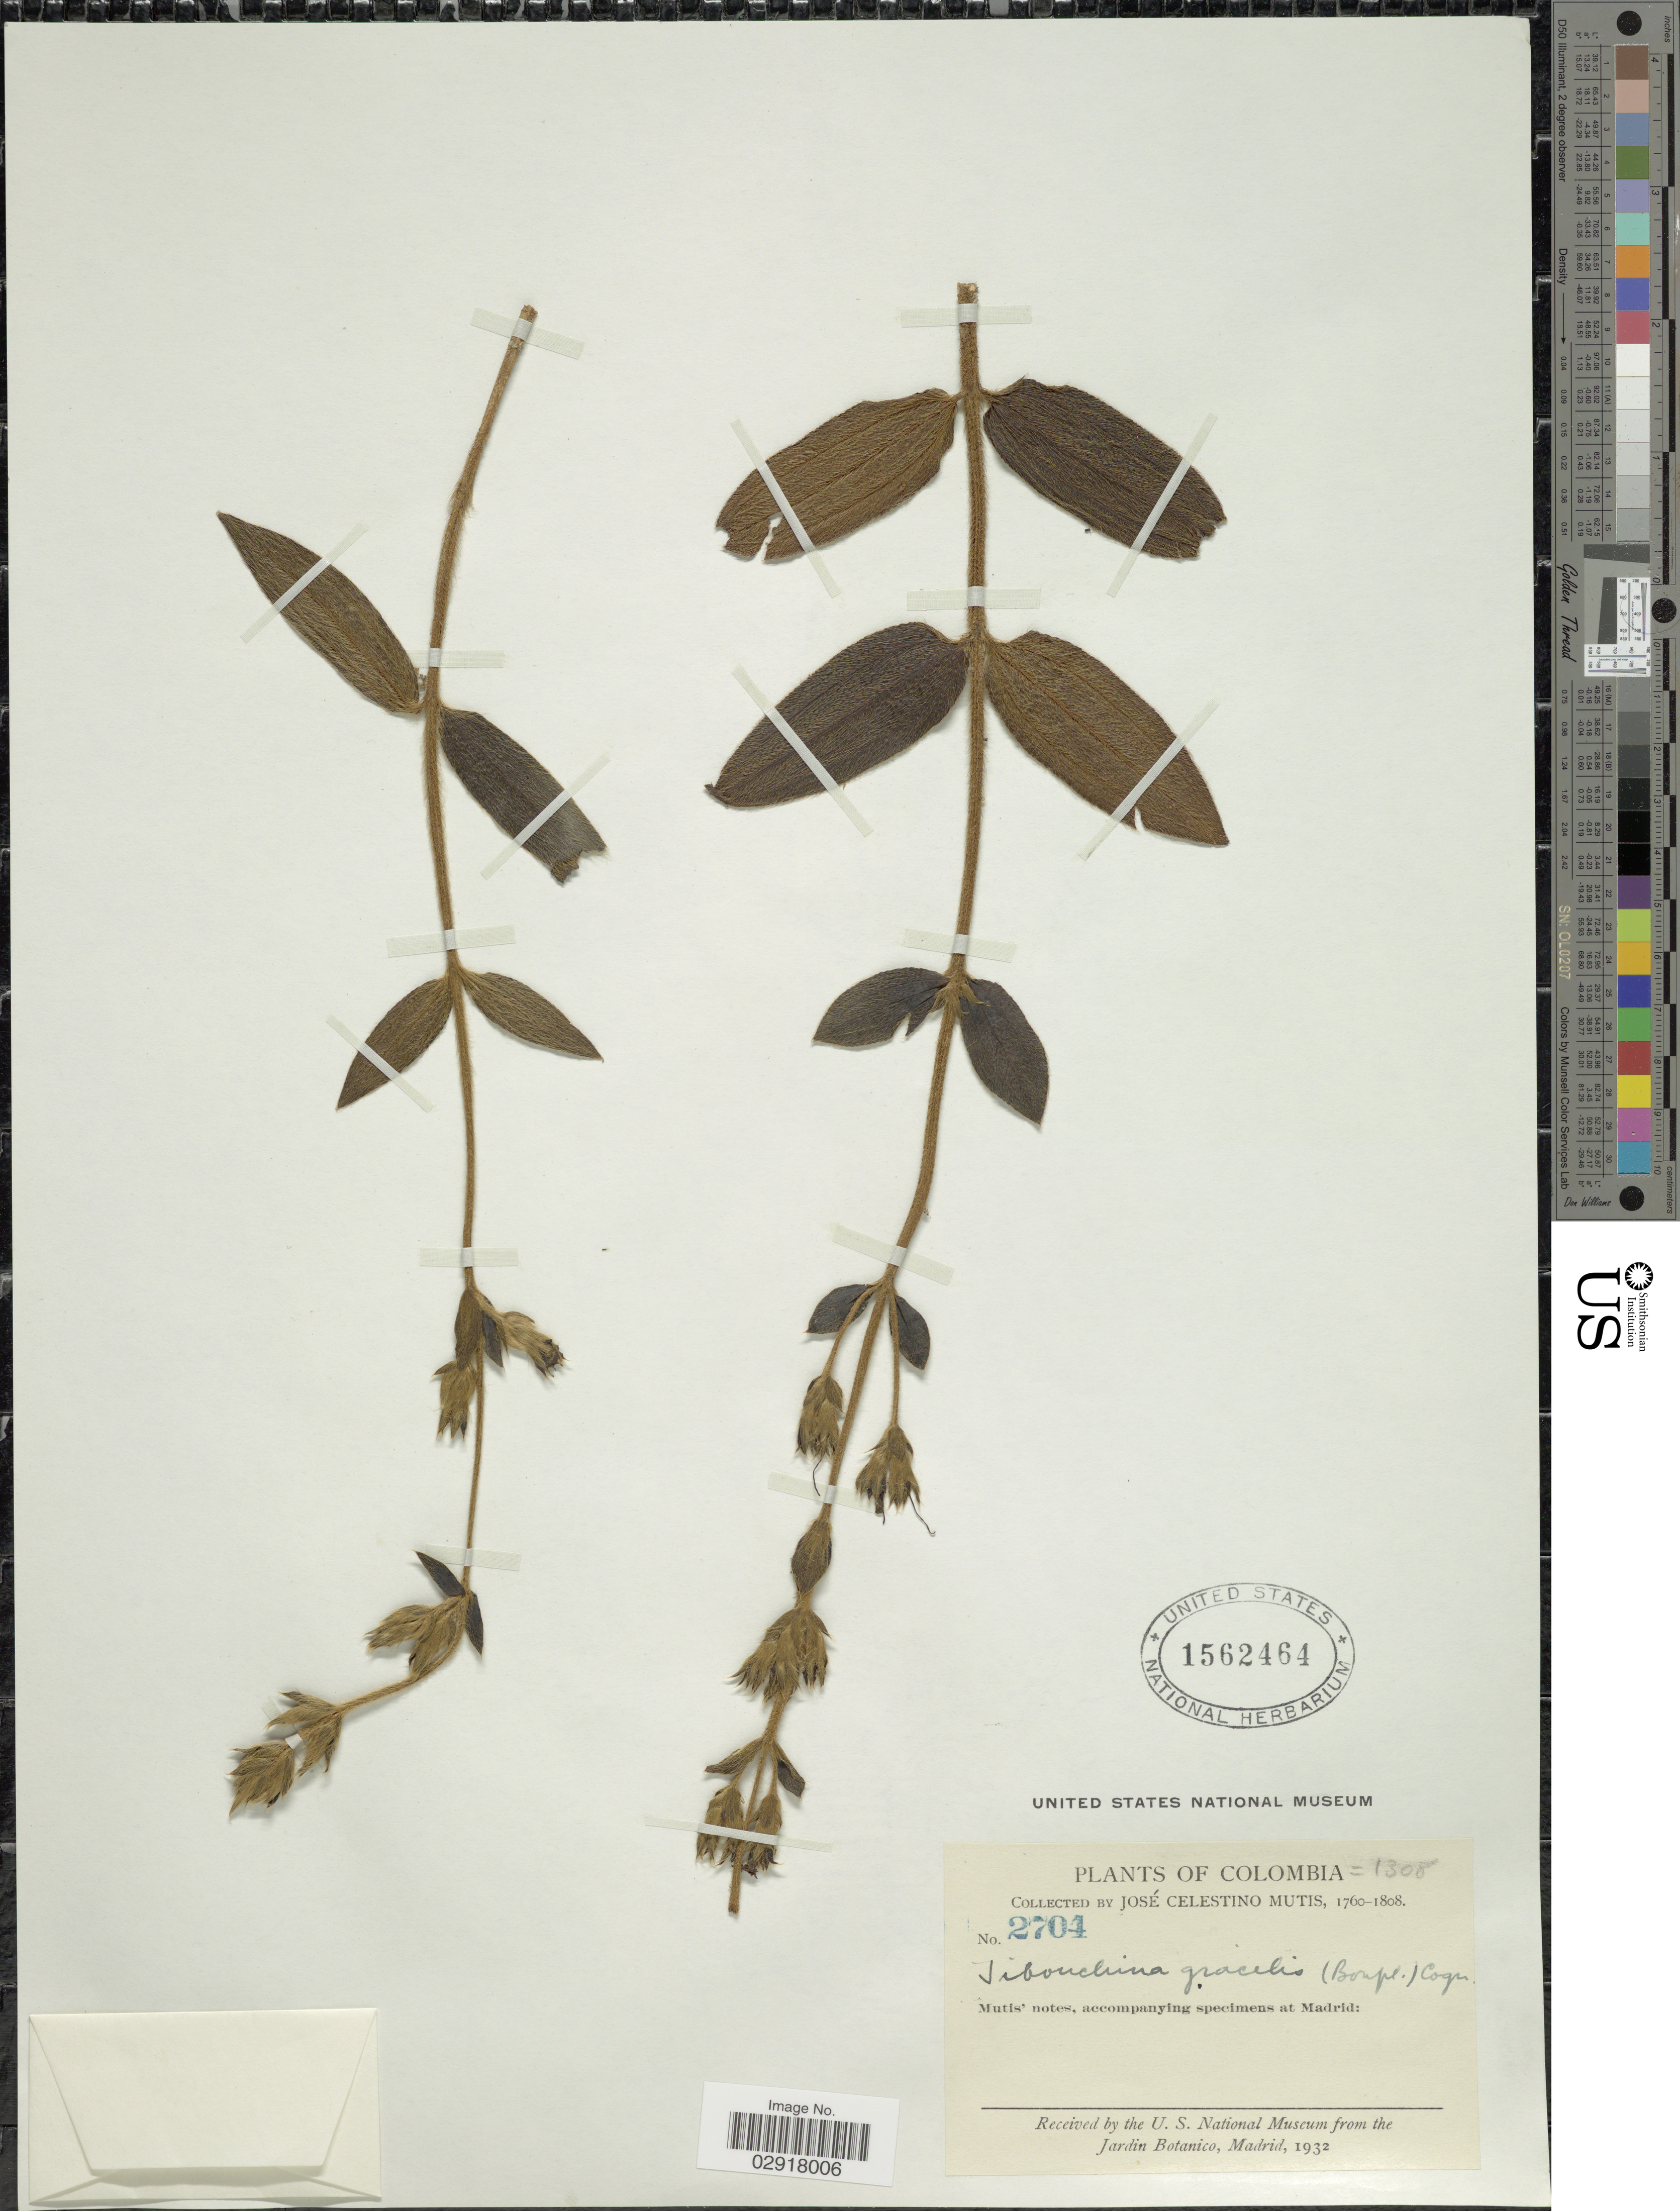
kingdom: Plantae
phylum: Tracheophyta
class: Magnoliopsida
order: Myrtales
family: Melastomataceae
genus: Chaetogastra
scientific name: Chaetogastra gracilis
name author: (Bonpl.) DC.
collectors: J. C. B. Mutis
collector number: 2704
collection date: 1760/1808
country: Colombia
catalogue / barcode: US 1562464